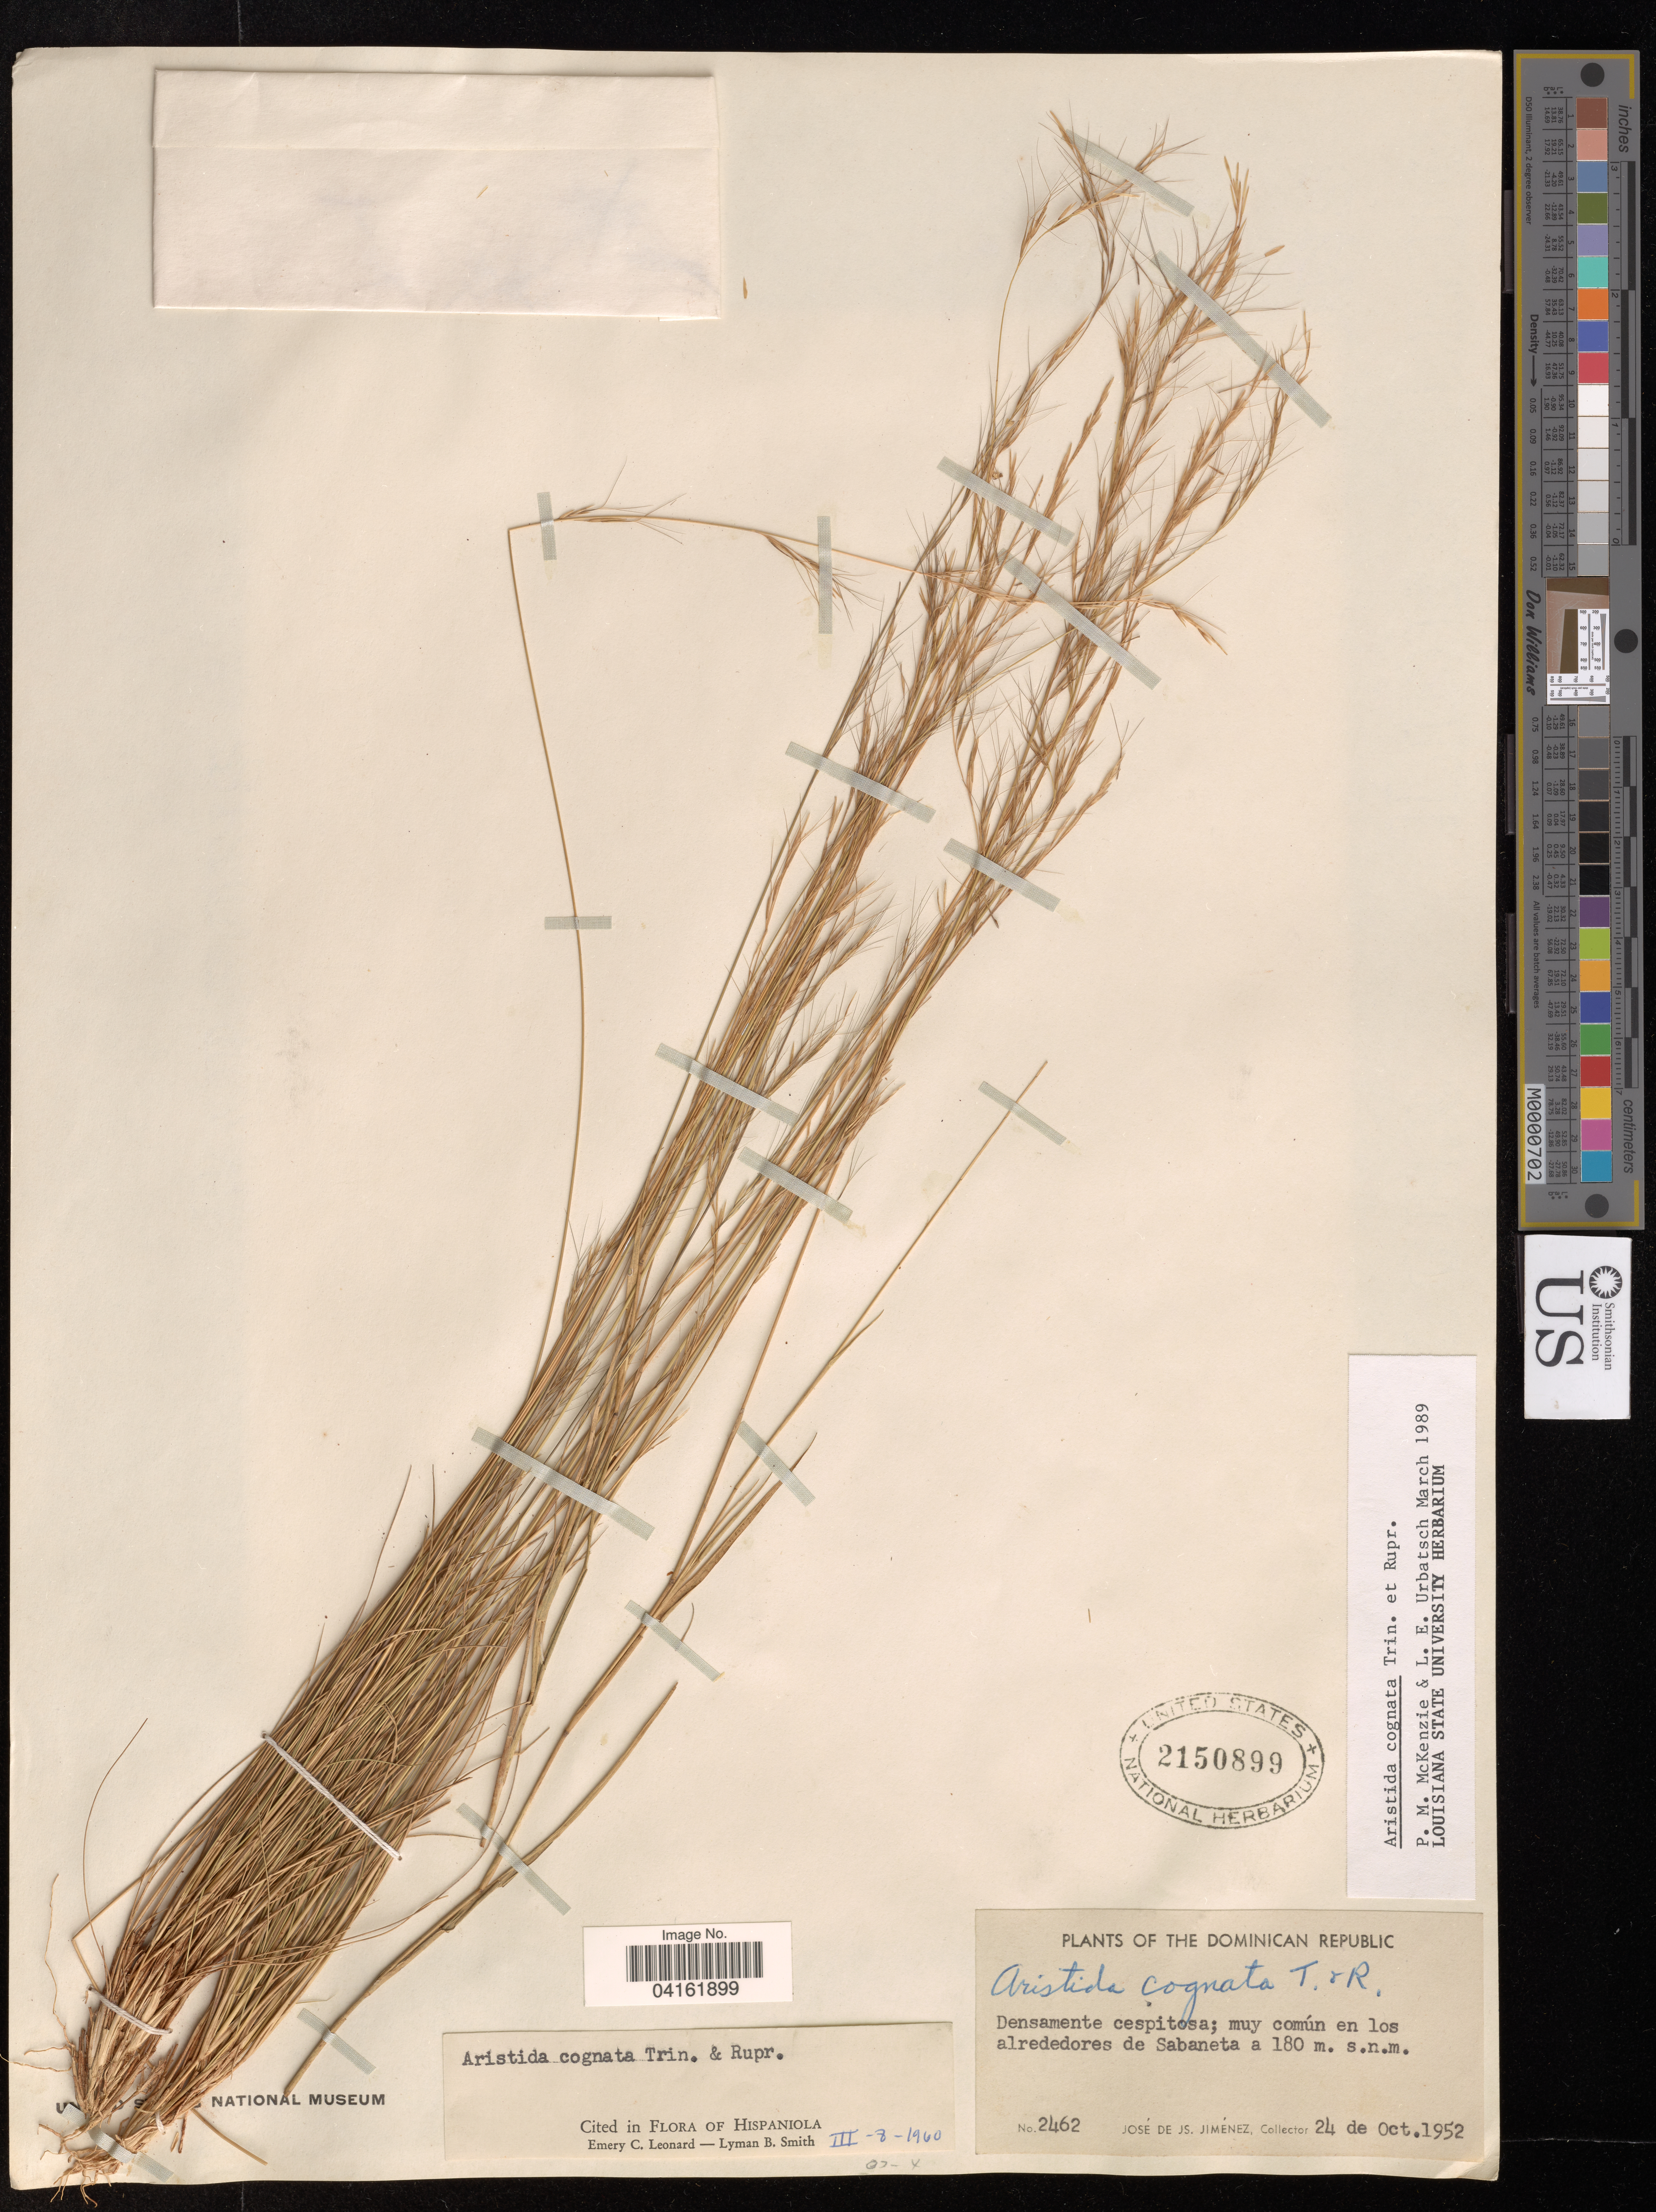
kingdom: Plantae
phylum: Tracheophyta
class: Liliopsida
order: Poales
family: Poaceae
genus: Aristida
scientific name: Aristida cognata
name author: Trin. & Rupr.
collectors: J. Jiménez Almonte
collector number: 2462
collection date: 1952-10-24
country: Dominican Republic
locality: Densamente cespitosa; muy común en los alrededores de Sabaneta.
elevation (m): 180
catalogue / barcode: US 2150899